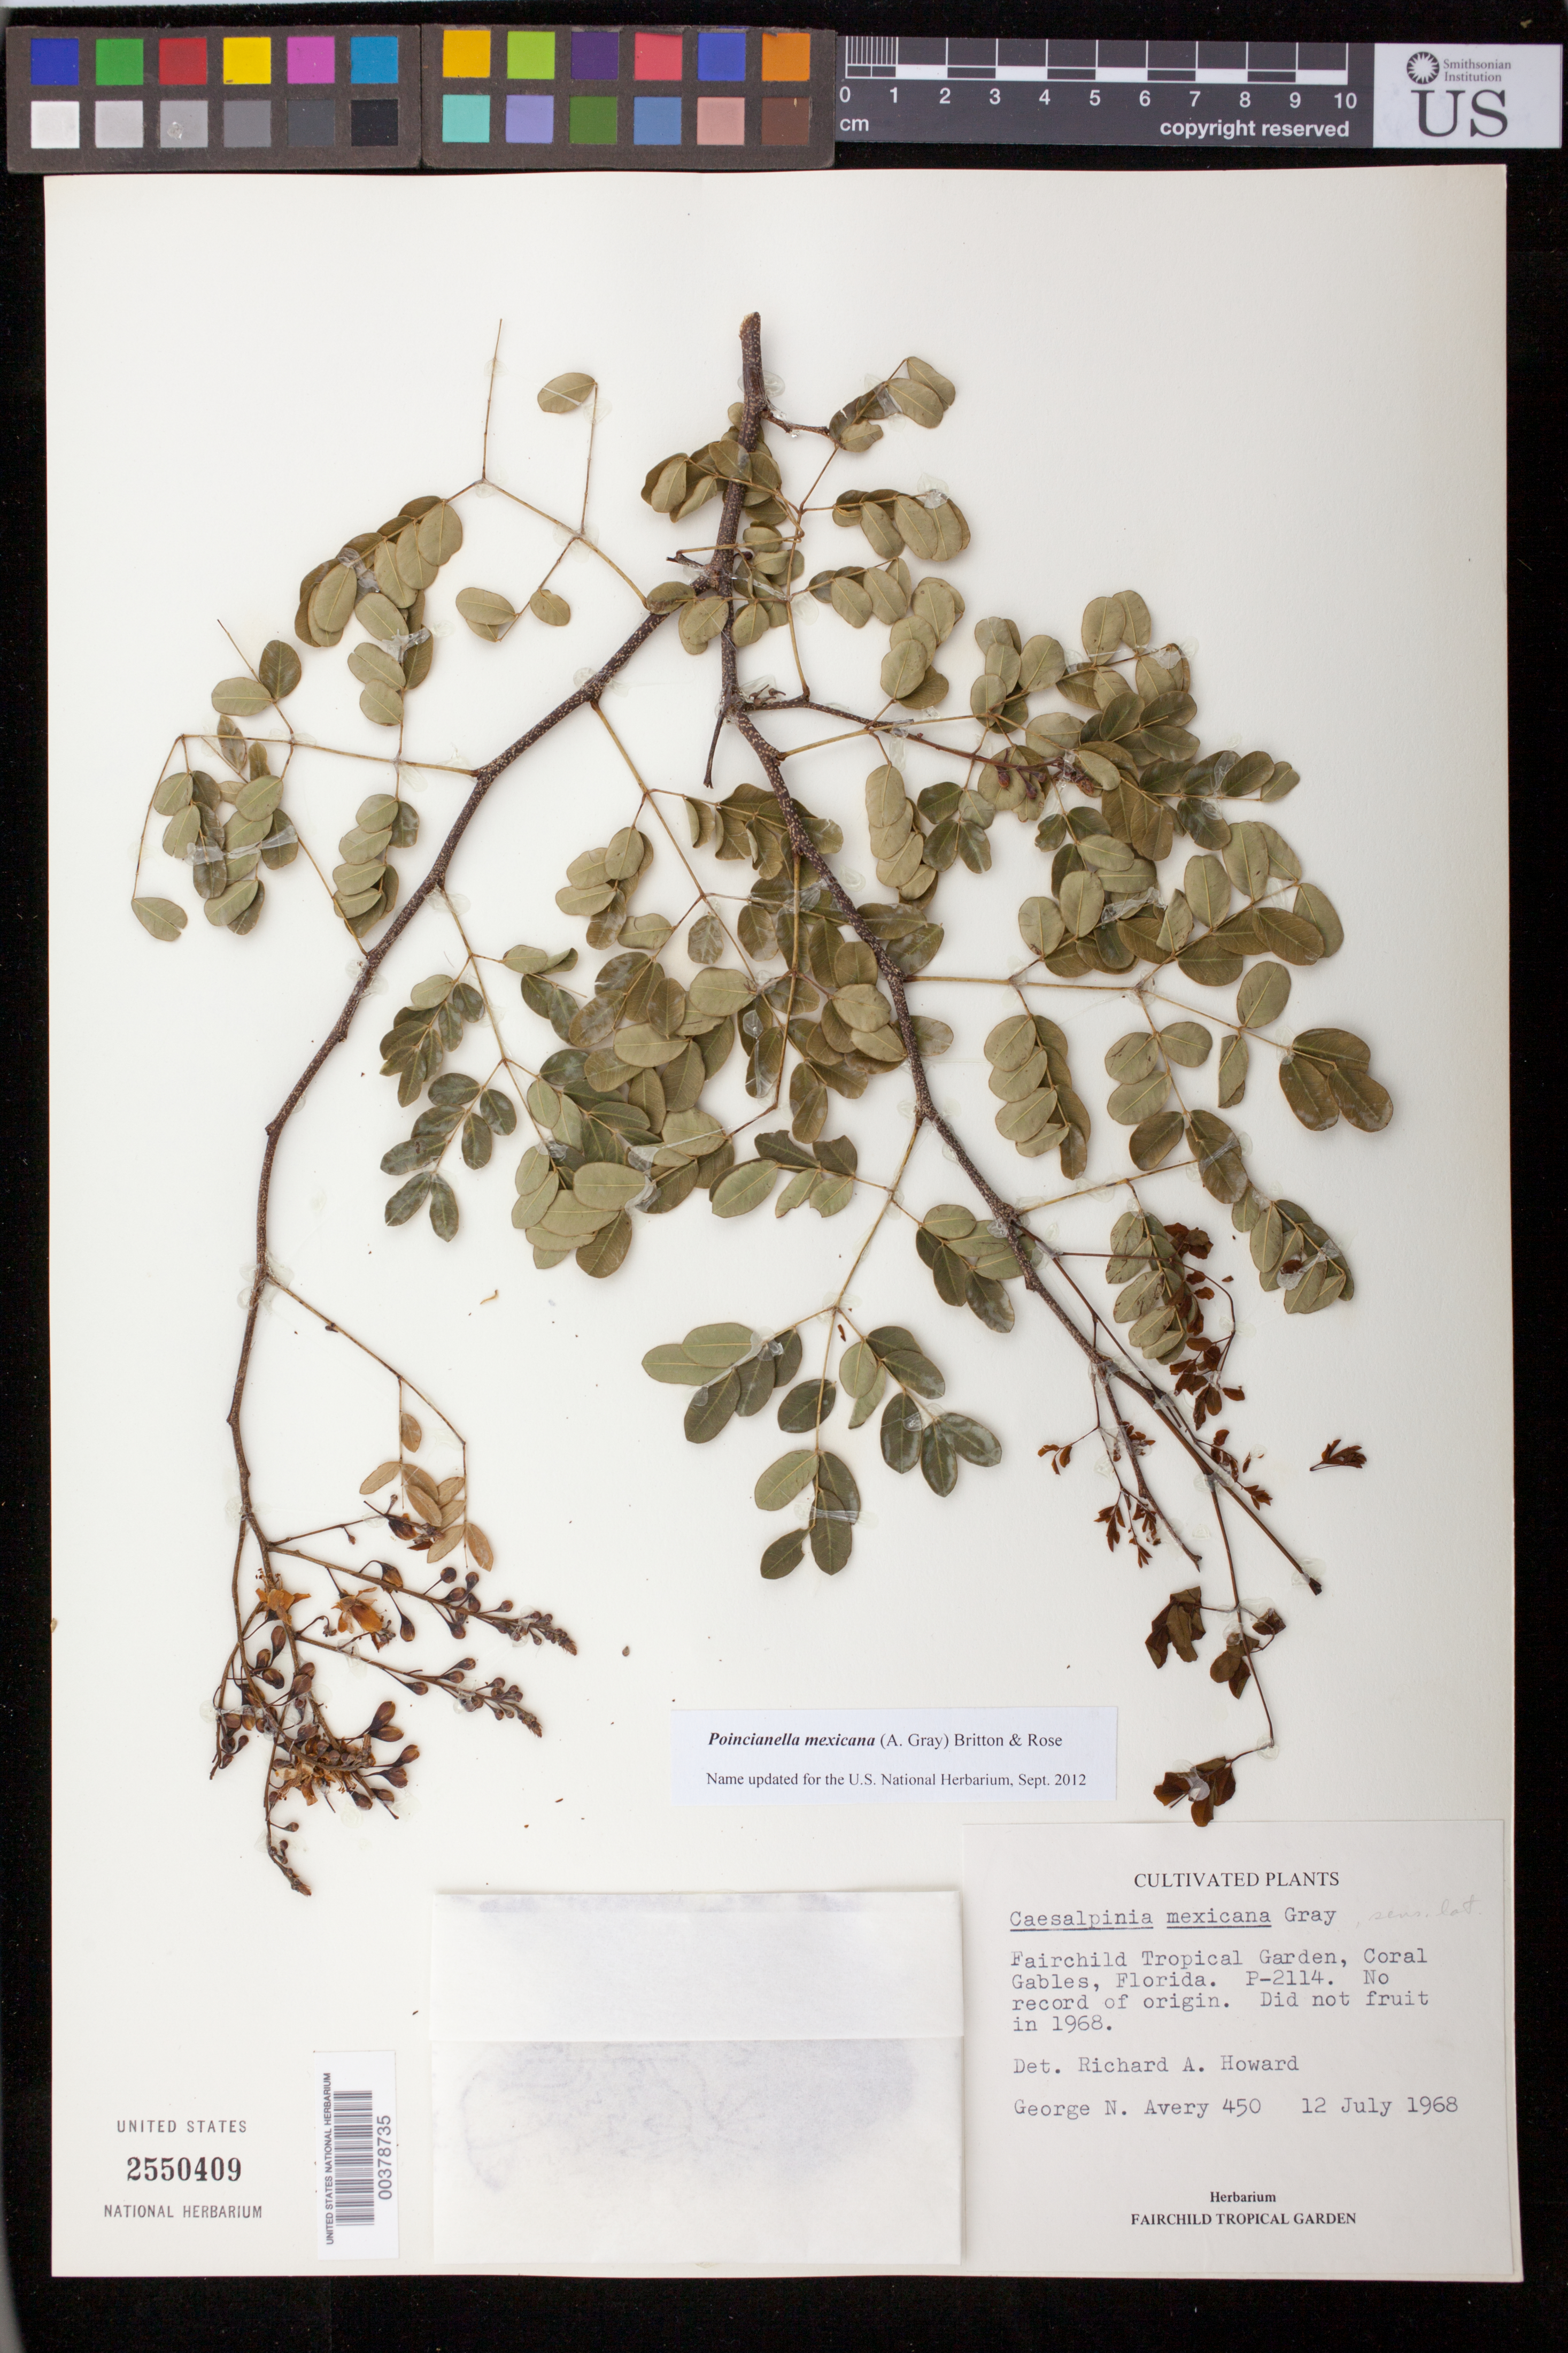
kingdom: Plantae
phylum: Tracheophyta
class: Magnoliopsida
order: Fabales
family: Fabaceae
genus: Erythrostemon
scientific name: Erythrostemon mexicanus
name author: (Rose) Gagnon & G.P. Lewis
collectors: G. N. Avery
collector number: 450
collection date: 1968-07-12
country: United States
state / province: Florida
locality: Fairchild Tropical Garden, P-2114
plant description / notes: Under cultivation: Collected by g.n. avery, 450, on 12 jul 1968 from fairchild tropical garden, coral gables, dade co., florida, p-2114. Original collector unknown.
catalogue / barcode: US 2550409